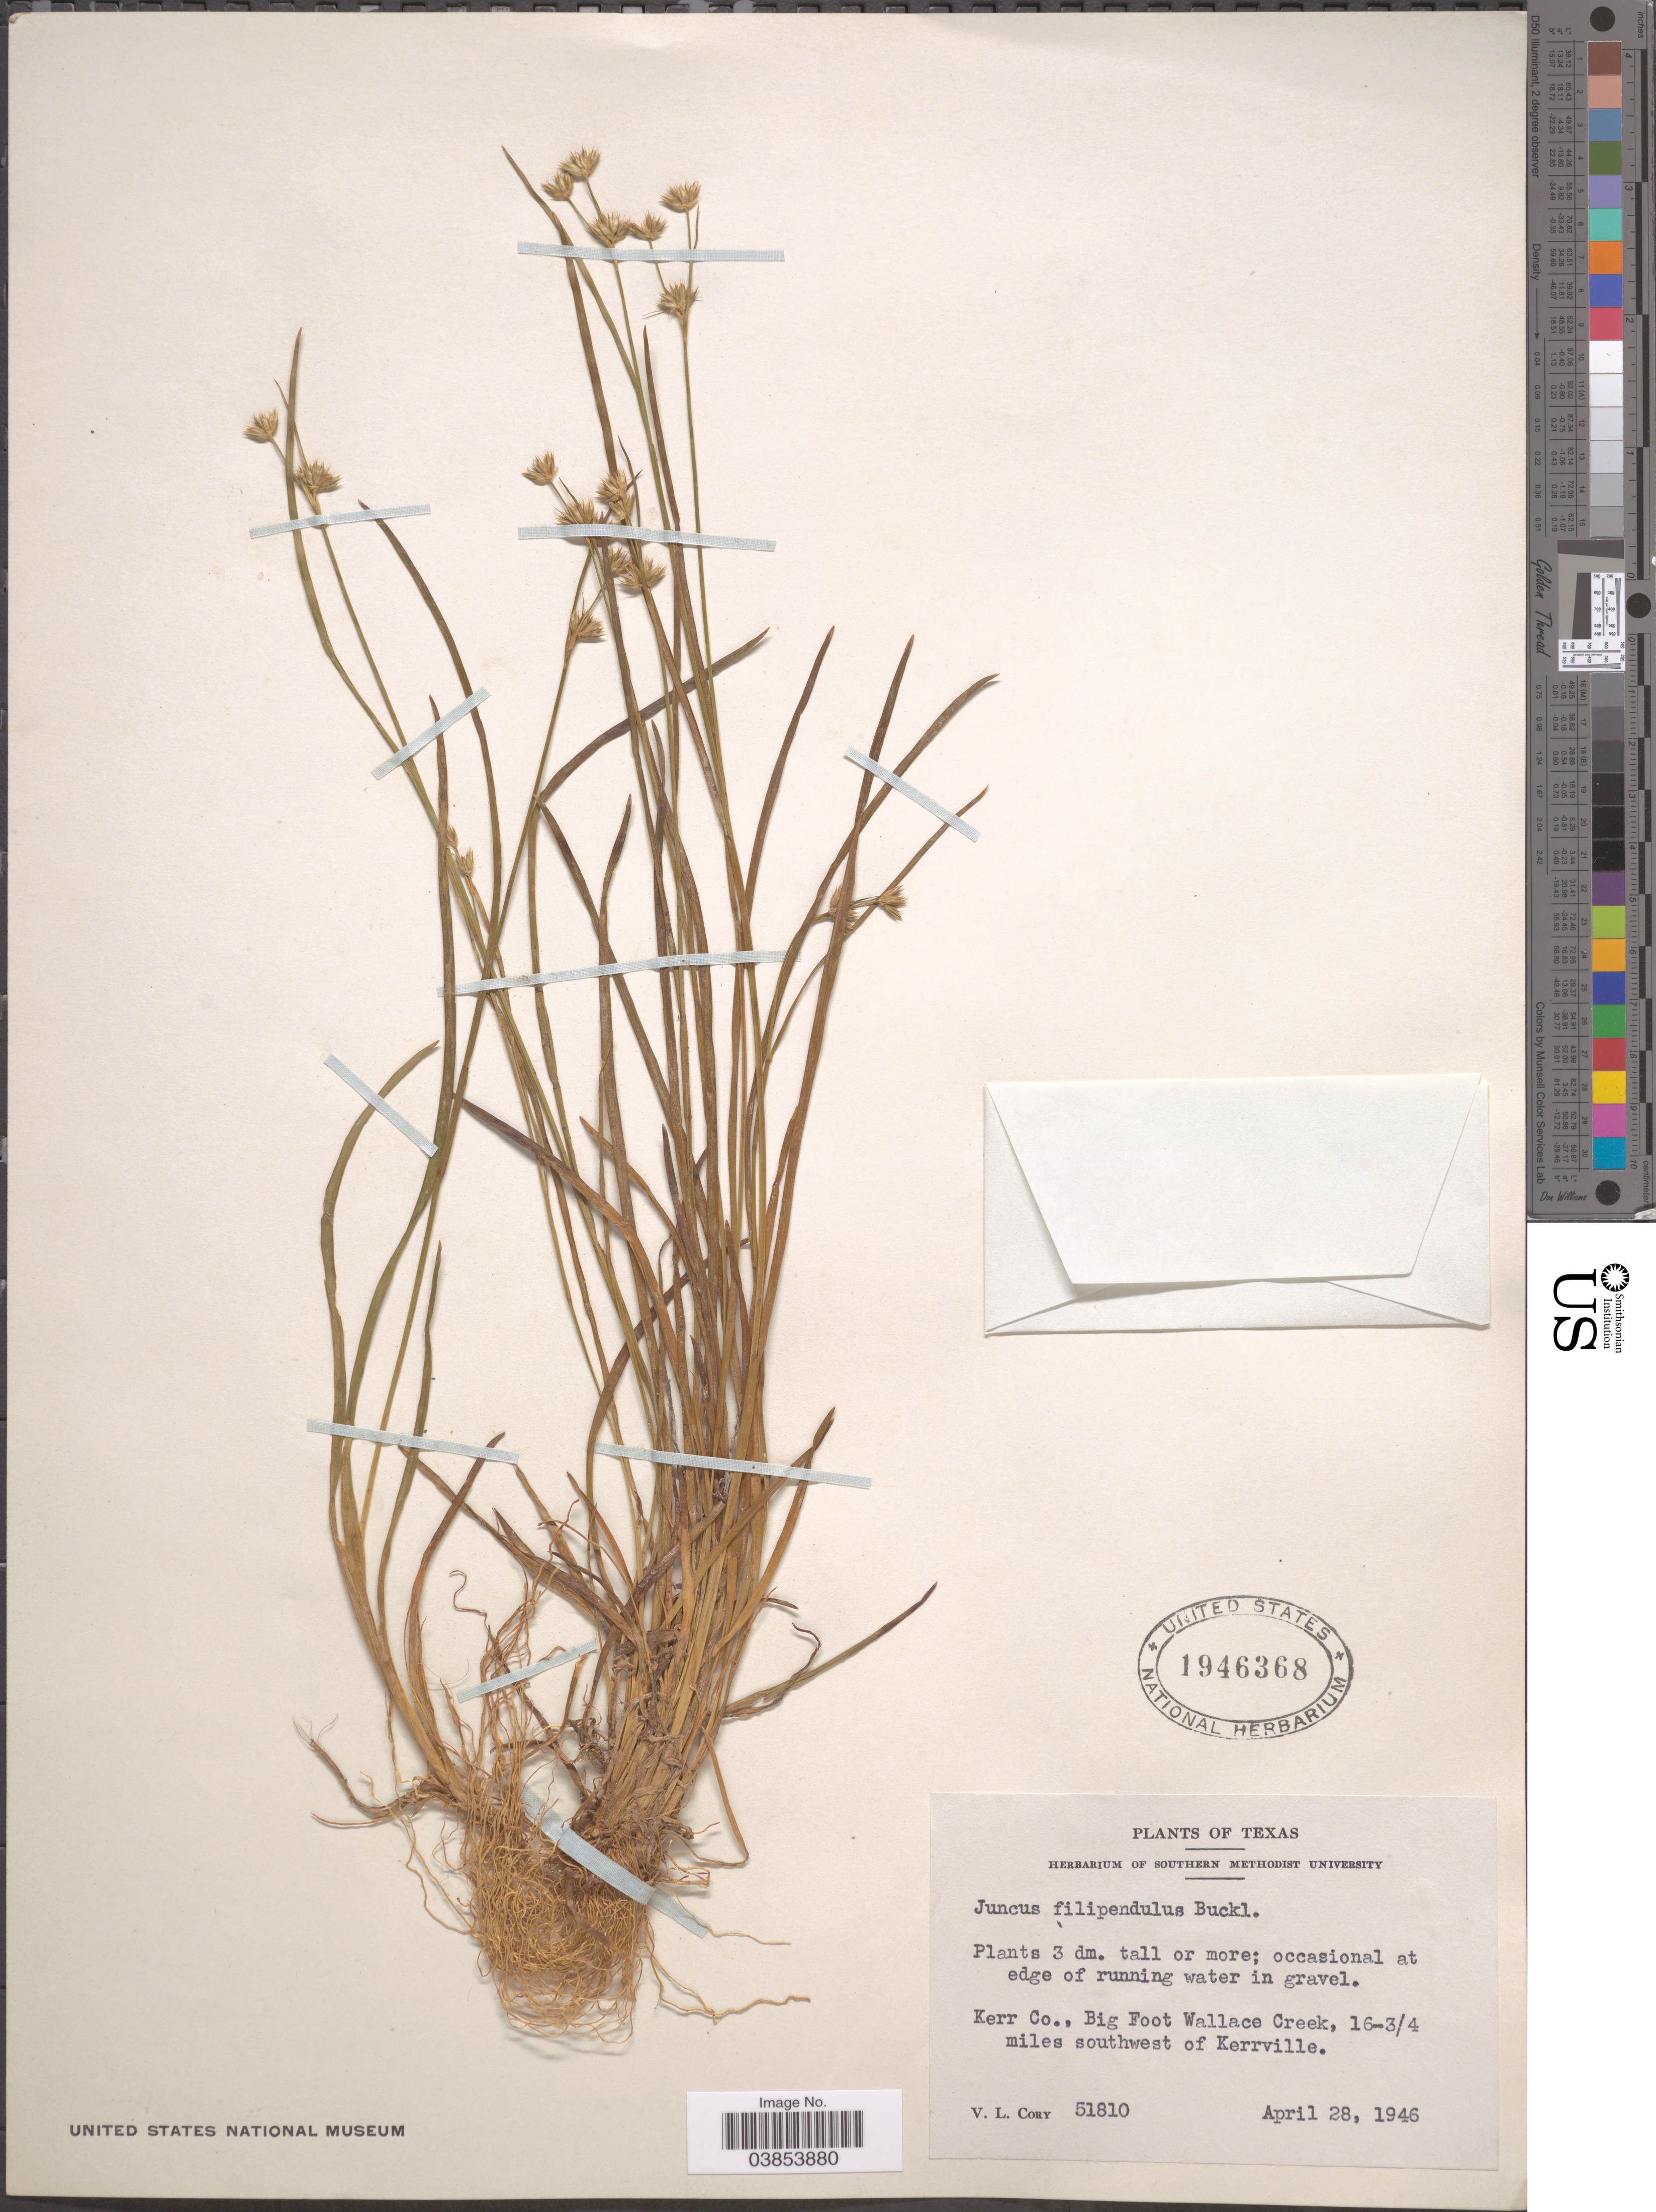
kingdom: Plantae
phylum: Tracheophyta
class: Liliopsida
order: Poales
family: Juncaceae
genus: Juncus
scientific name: Juncus filipendulus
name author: Buckley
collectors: V. Cory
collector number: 51810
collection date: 1946-04-28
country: United States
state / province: Texas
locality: Kerr Co., Big Foot Wallace Creek, 16-3/4 miles southwest of Kerrville.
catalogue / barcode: US 1946368